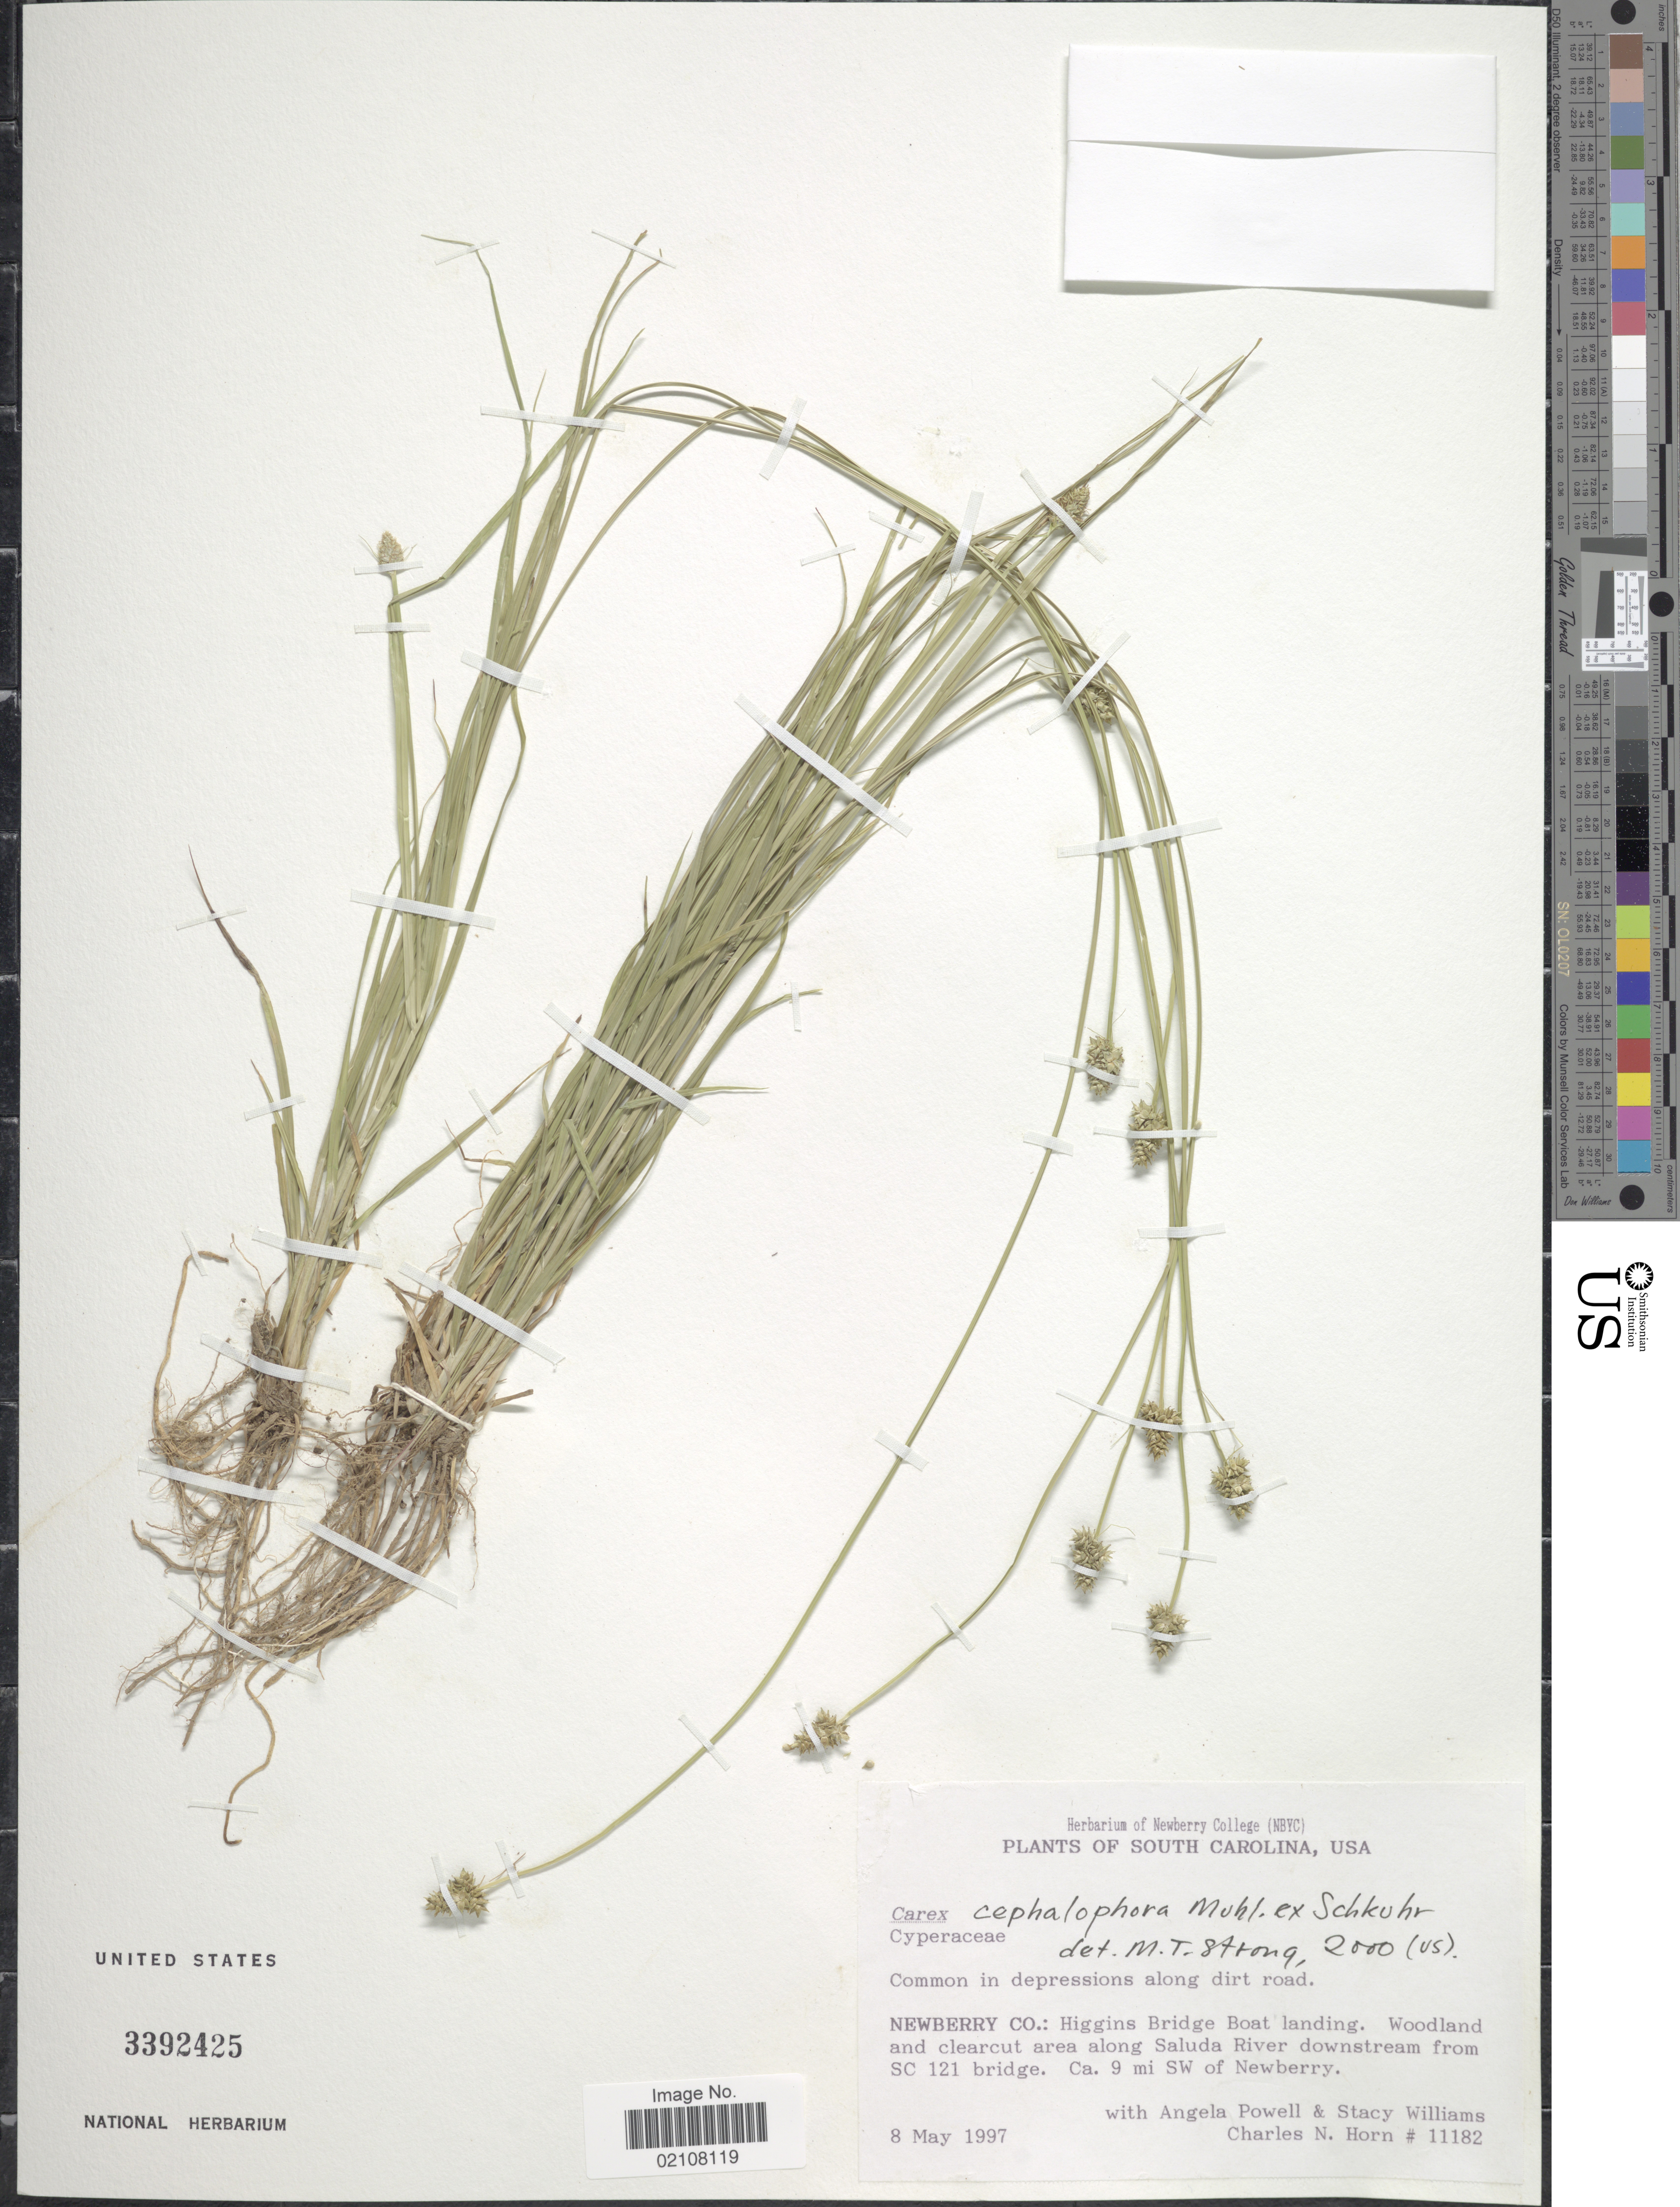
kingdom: Plantae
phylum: Tracheophyta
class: Liliopsida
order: Poales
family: Cyperaceae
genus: Carex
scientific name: Carex cephalophora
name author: Muhl. ex Willd.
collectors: C. N. Horn, A. Powell & S. Williams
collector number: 11182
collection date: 1997-05-08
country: United States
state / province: South Carolina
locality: In depression along dirt road, Newberry Co., Higgins Bridge Boat landing, woodland and clearcut area along Saluda River downstream from SC 121 bridgem ca, 9 mi SW of Newberry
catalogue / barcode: US 3392425